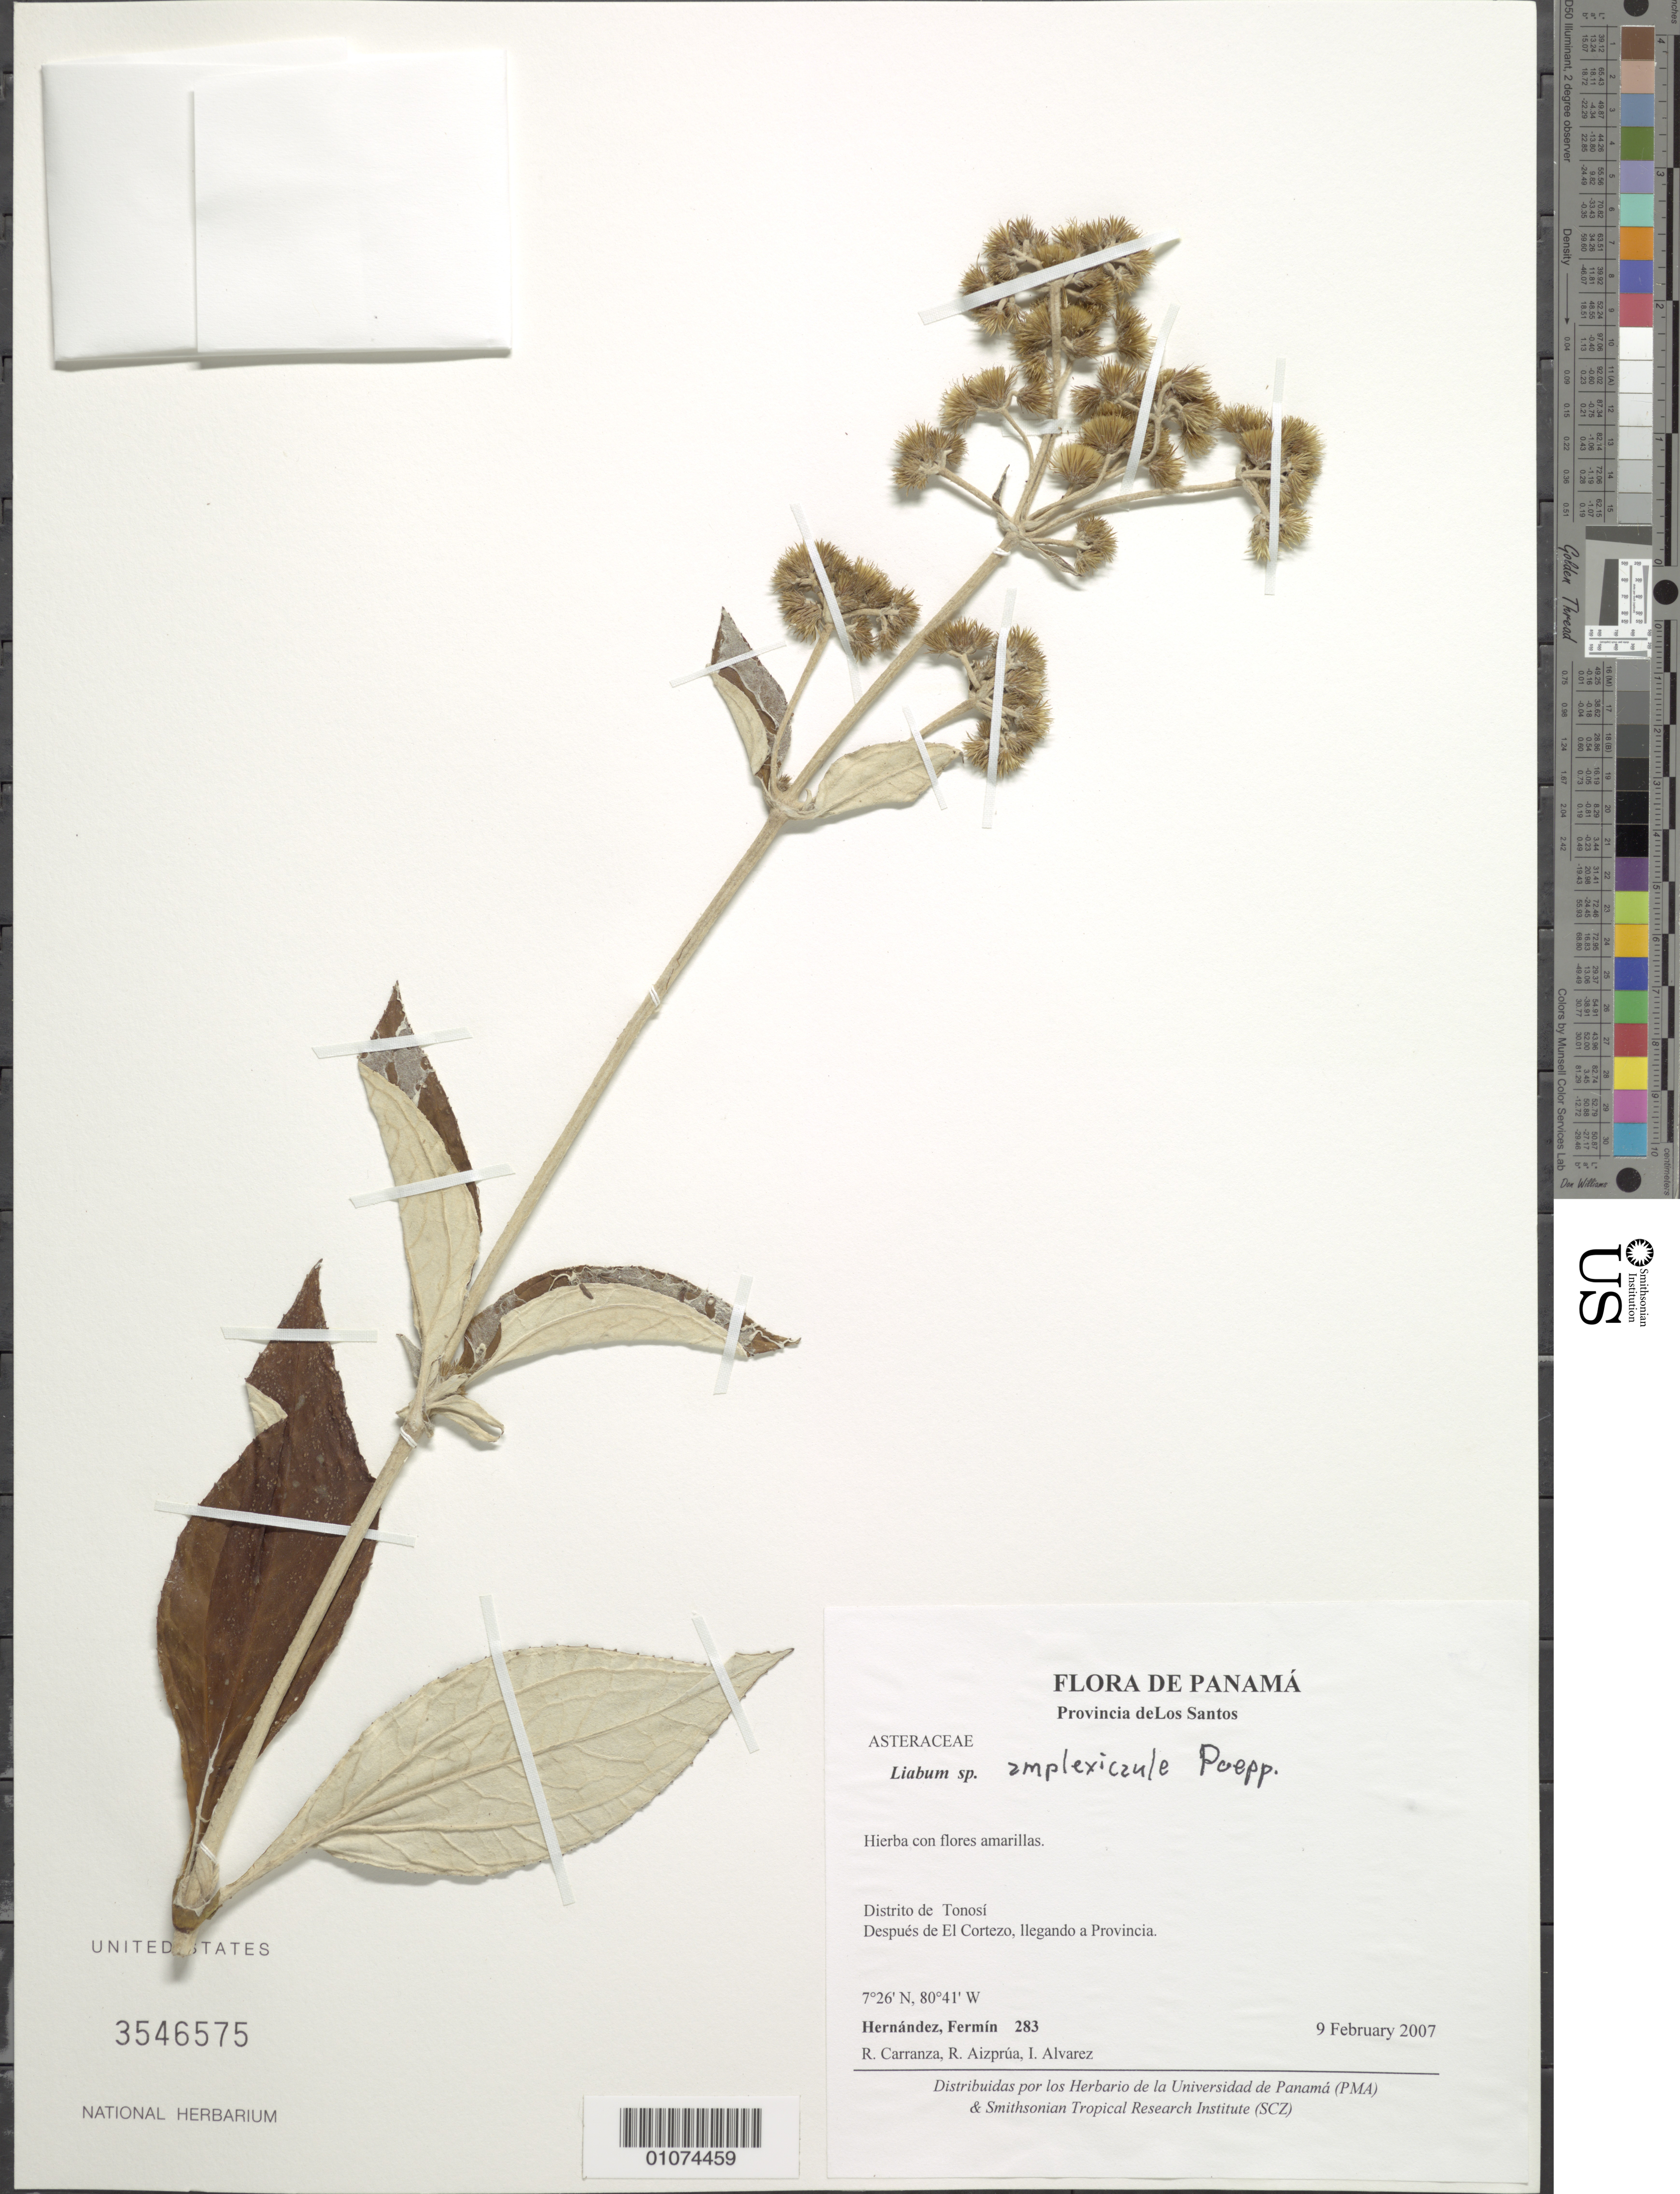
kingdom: Plantae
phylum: Tracheophyta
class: Magnoliopsida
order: Asterales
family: Asteraceae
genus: Liabum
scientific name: Liabum amplexicaule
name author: Poepp. & Endl.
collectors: F. Hernandez, R. Carranza, R. Aizprúa & I. Alvarez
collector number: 283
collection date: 2007-02-09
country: Panama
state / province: Los Santos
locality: Provincia de Los Santos. Distrito de Tonosi. Después de El Cortezo, llegando a Provincia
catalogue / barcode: US 3546575